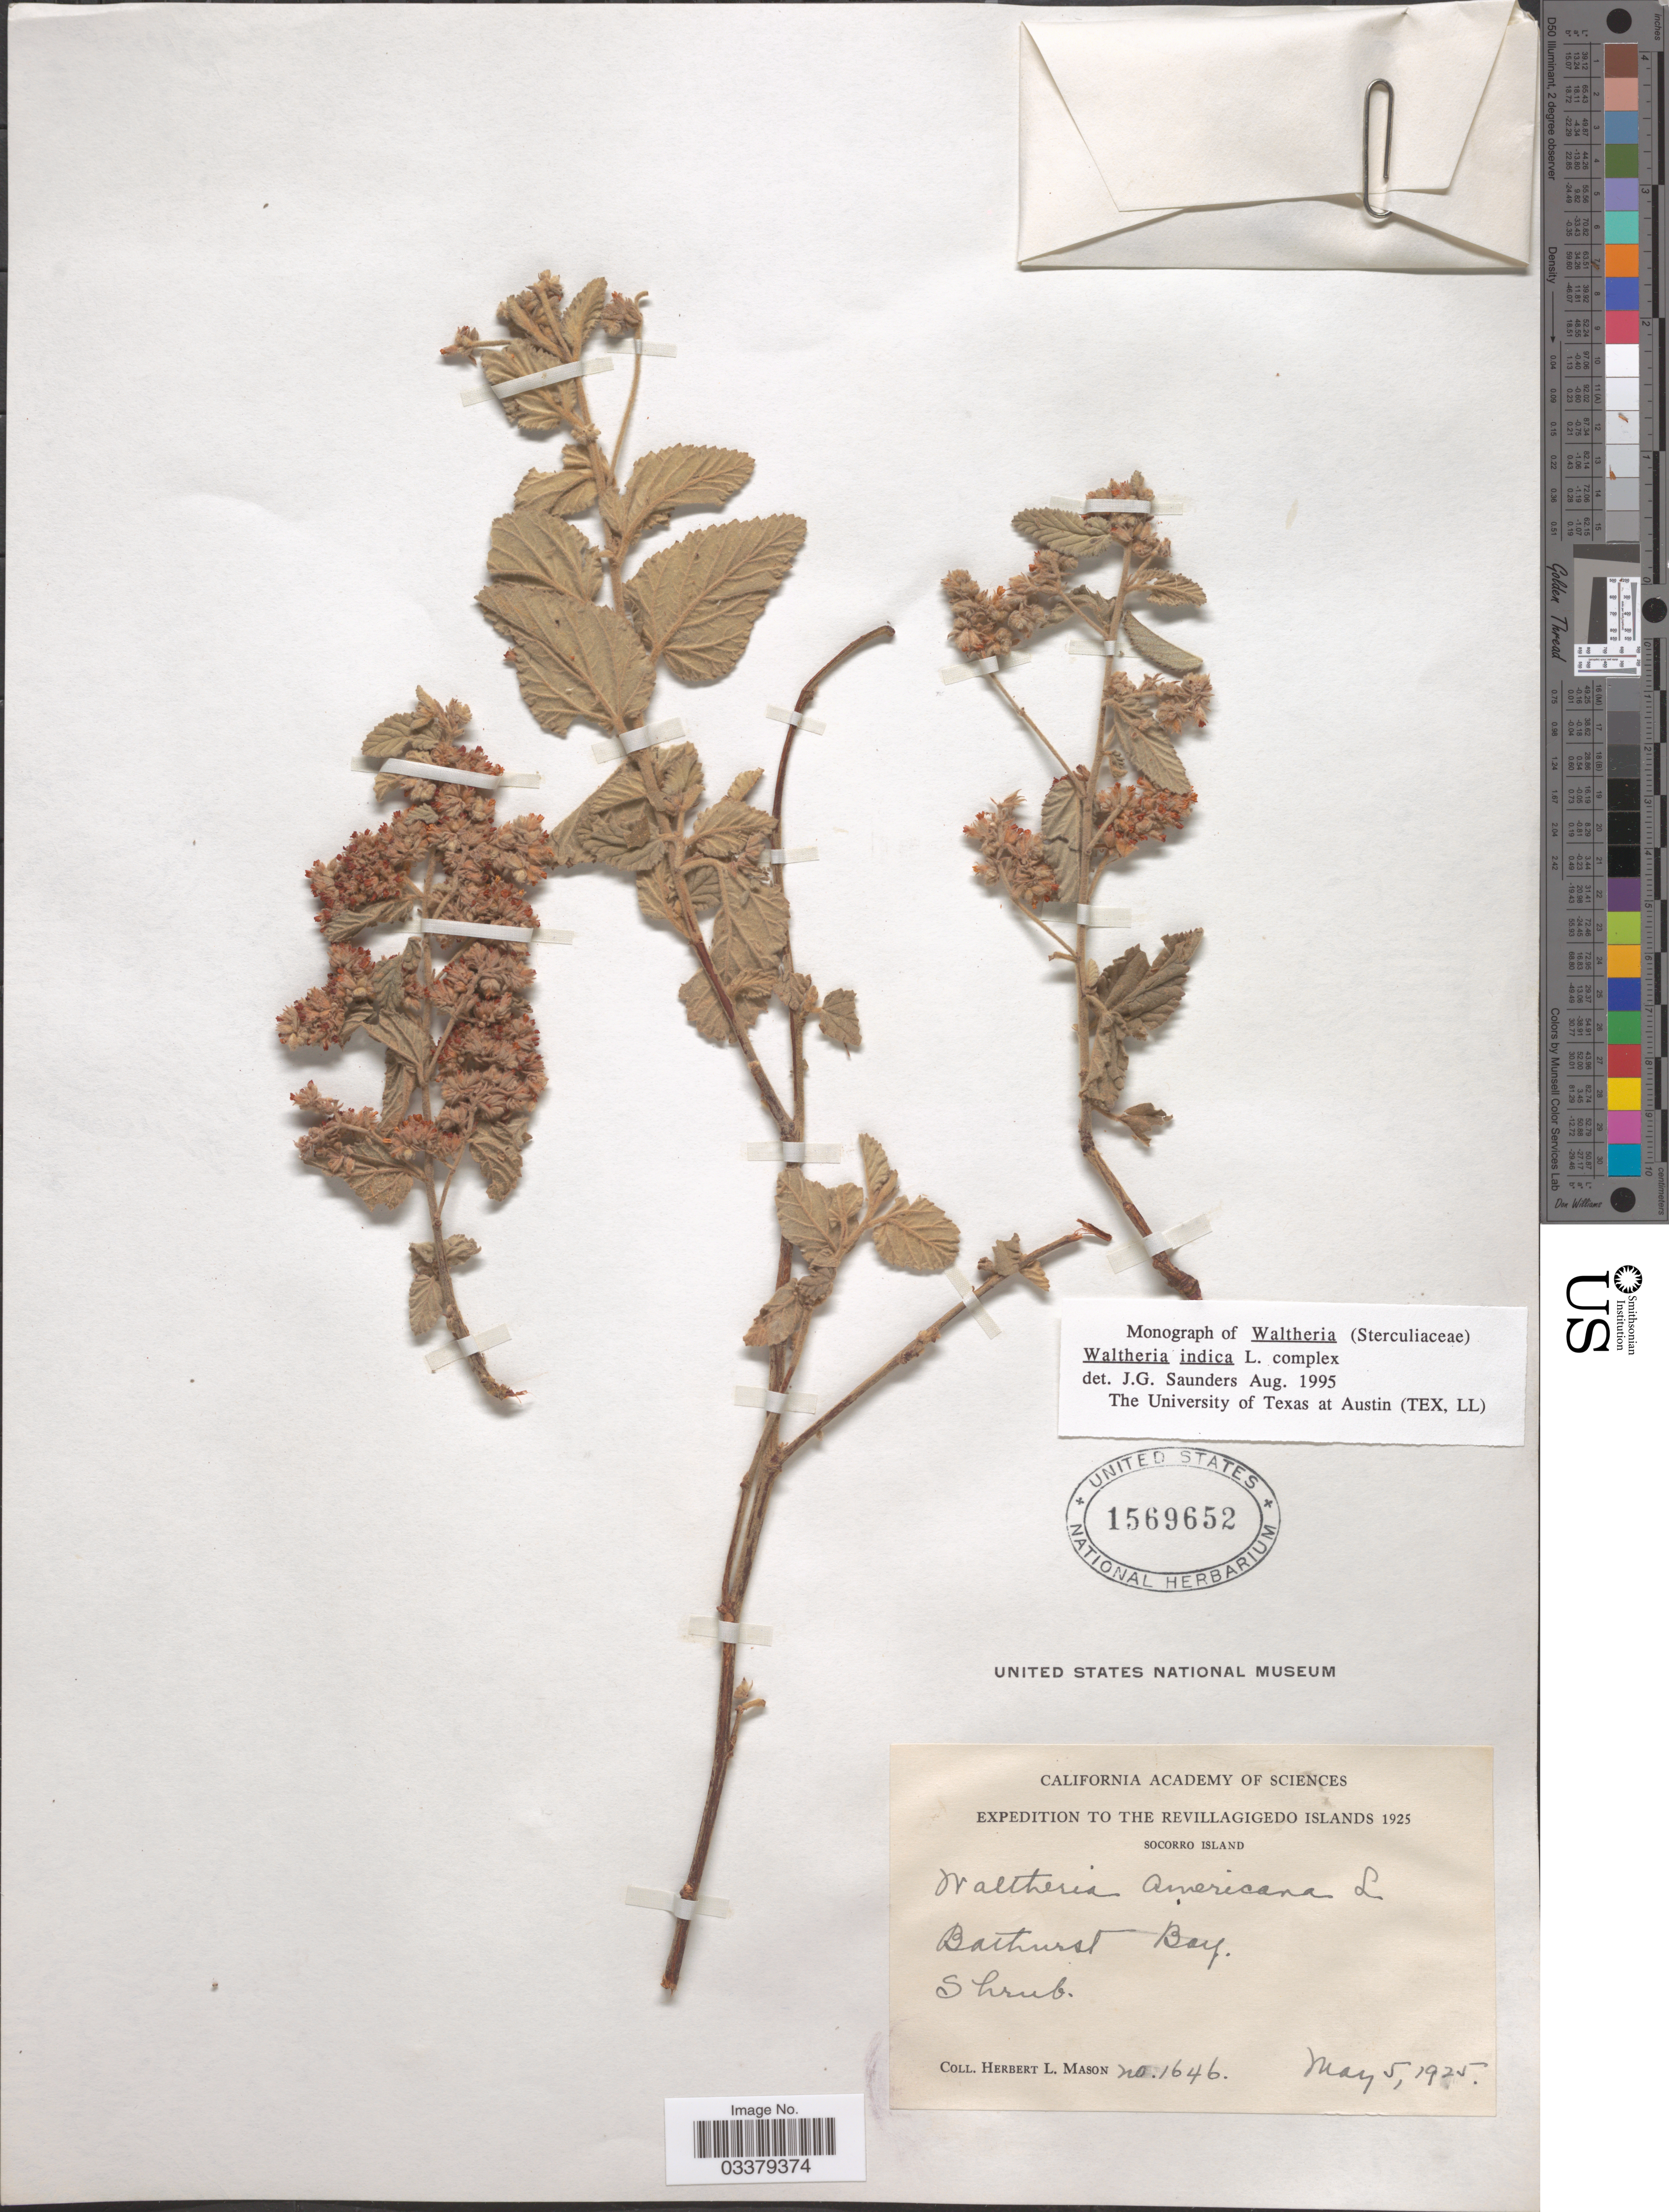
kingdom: Plantae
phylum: Tracheophyta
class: Magnoliopsida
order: Malvales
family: Malvaceae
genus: Waltheria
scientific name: Waltheria indica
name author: L.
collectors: H. L. Mason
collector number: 1646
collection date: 1925-05-05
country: Mexico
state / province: Colima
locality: The Revillagigedo Islands. Socorro Island. Baithurst Bay.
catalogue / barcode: US 1569652